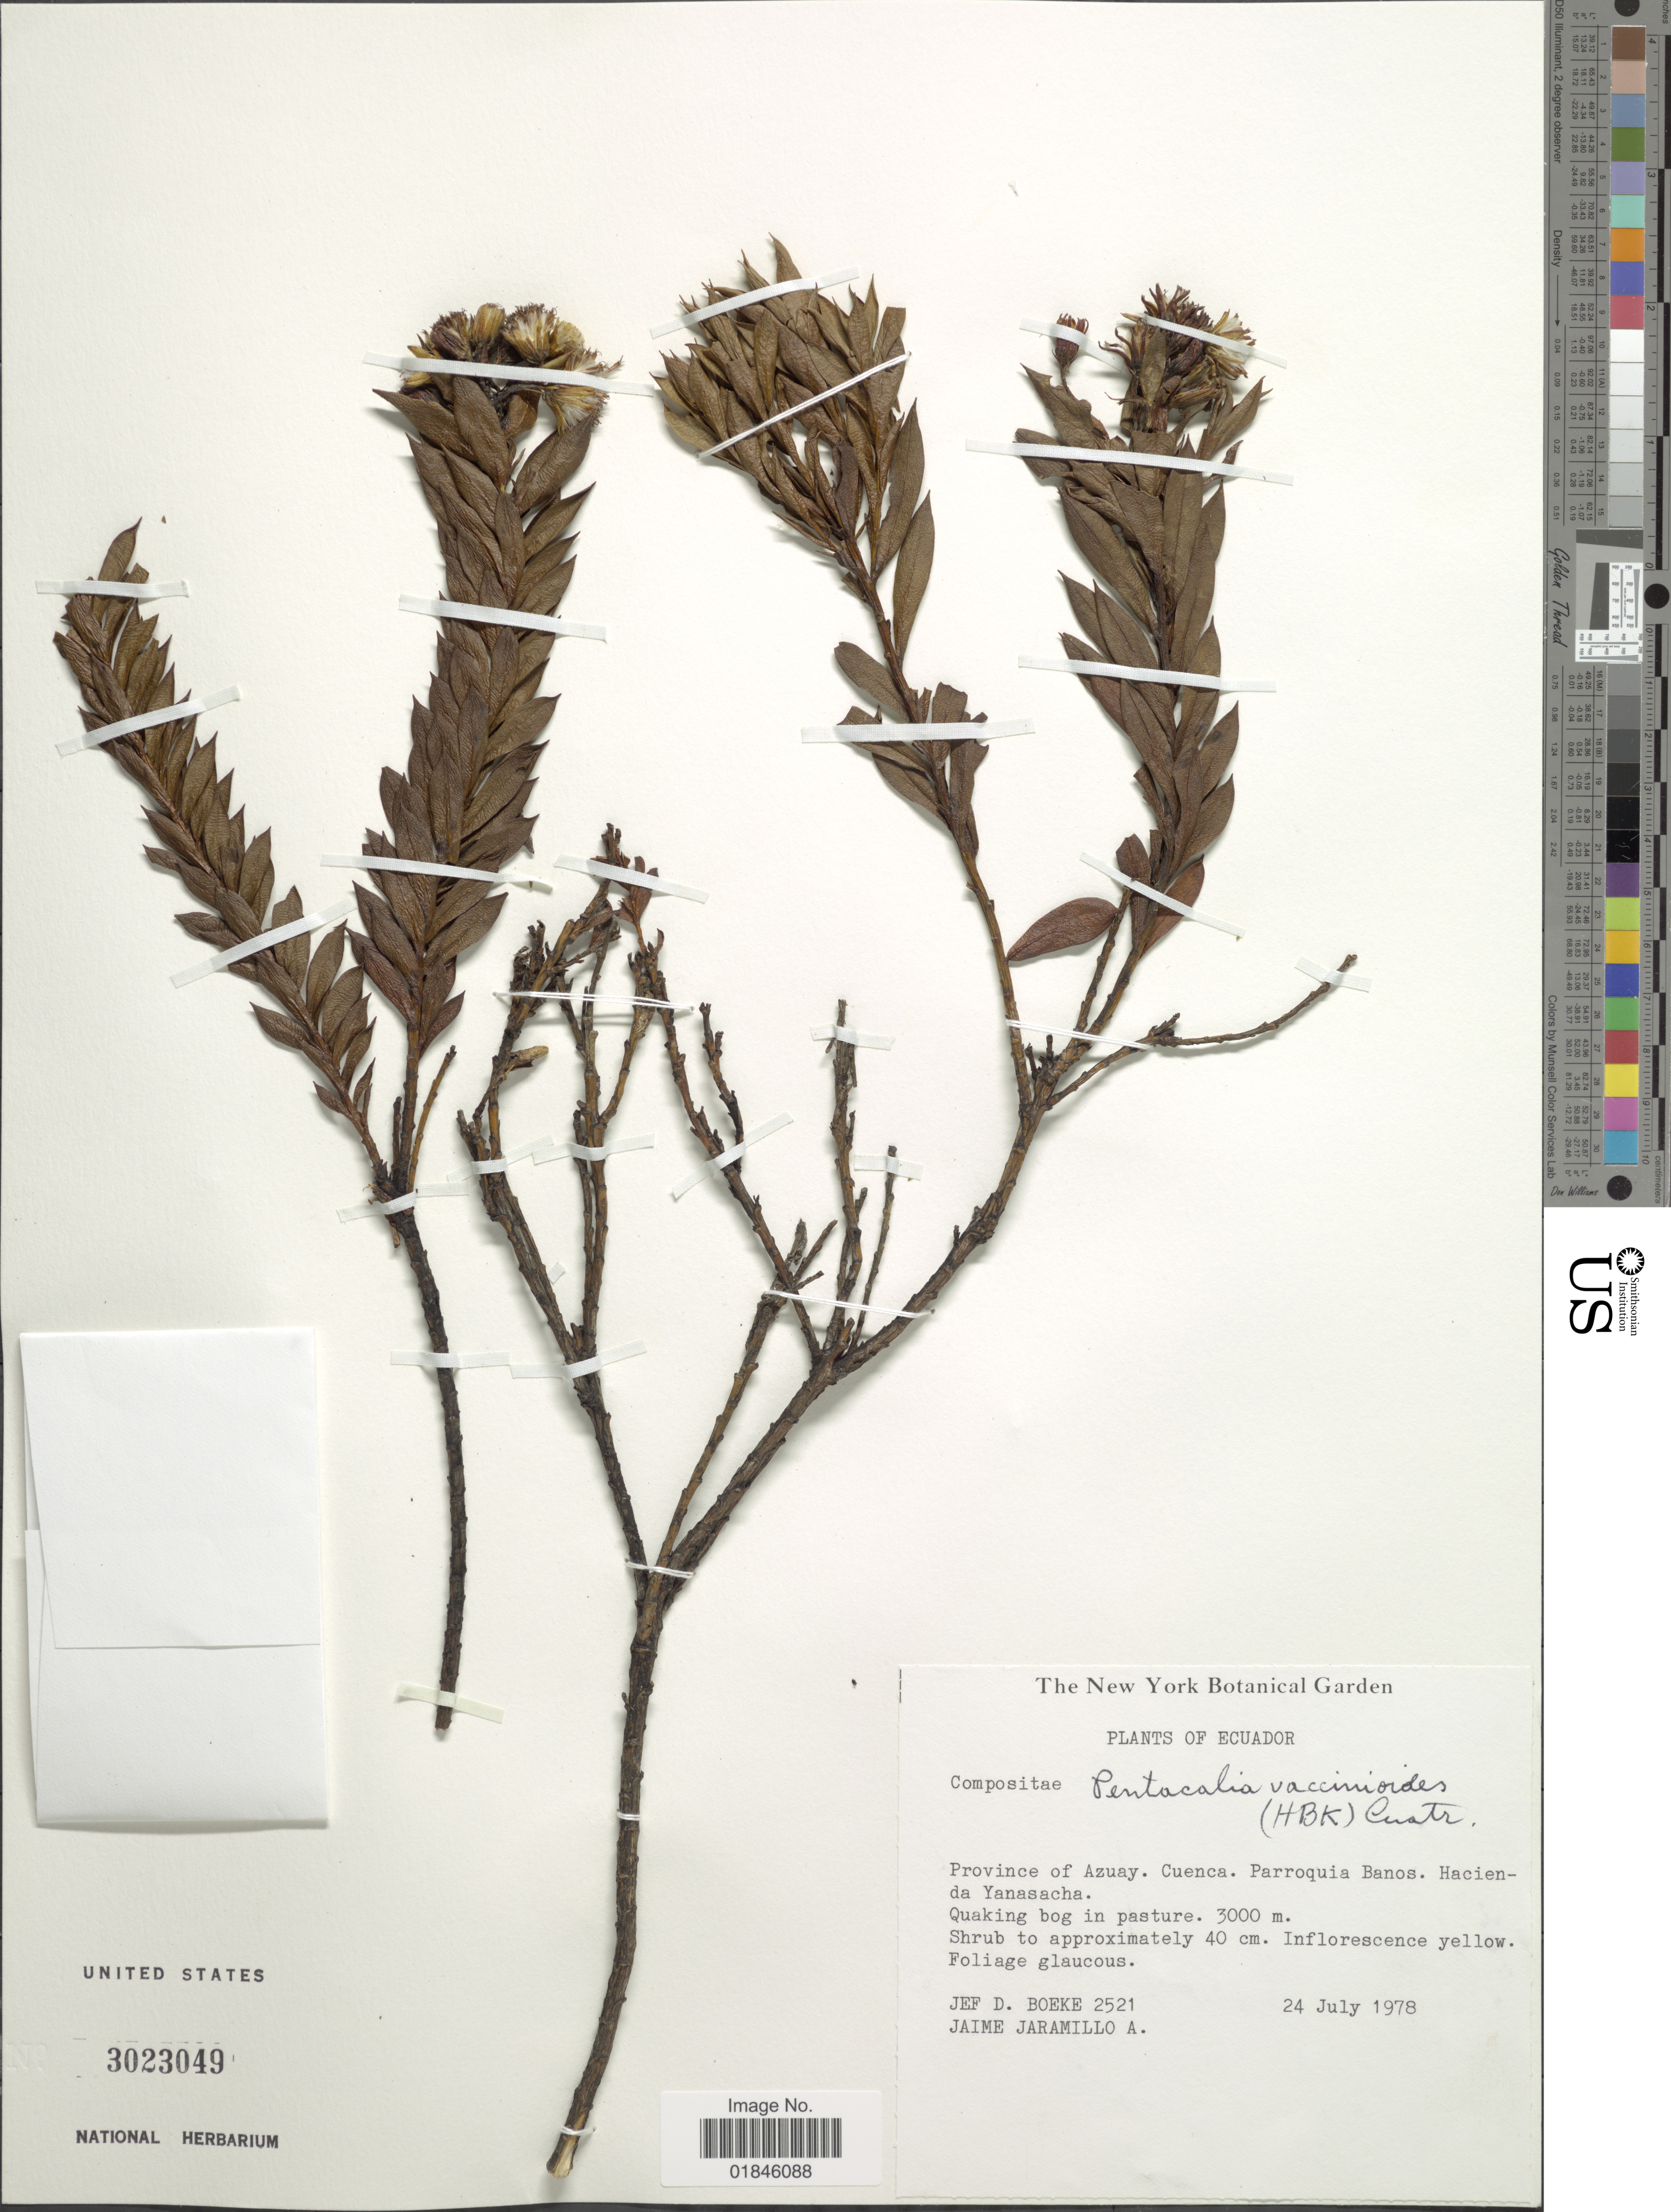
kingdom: Plantae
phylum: Tracheophyta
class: Magnoliopsida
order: Asterales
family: Asteraceae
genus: Pentacalia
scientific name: Pentacalia vaccinioides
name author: (Kunth) Cuatrec.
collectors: J. Boeke & J. L. Jaramillo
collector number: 2521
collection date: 1978-07-24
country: Ecuador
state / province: Azuay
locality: Province of Azuay. Cuenca. Parroquia Banos. Hacienda Yanasacha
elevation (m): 3000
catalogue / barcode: US 3023049